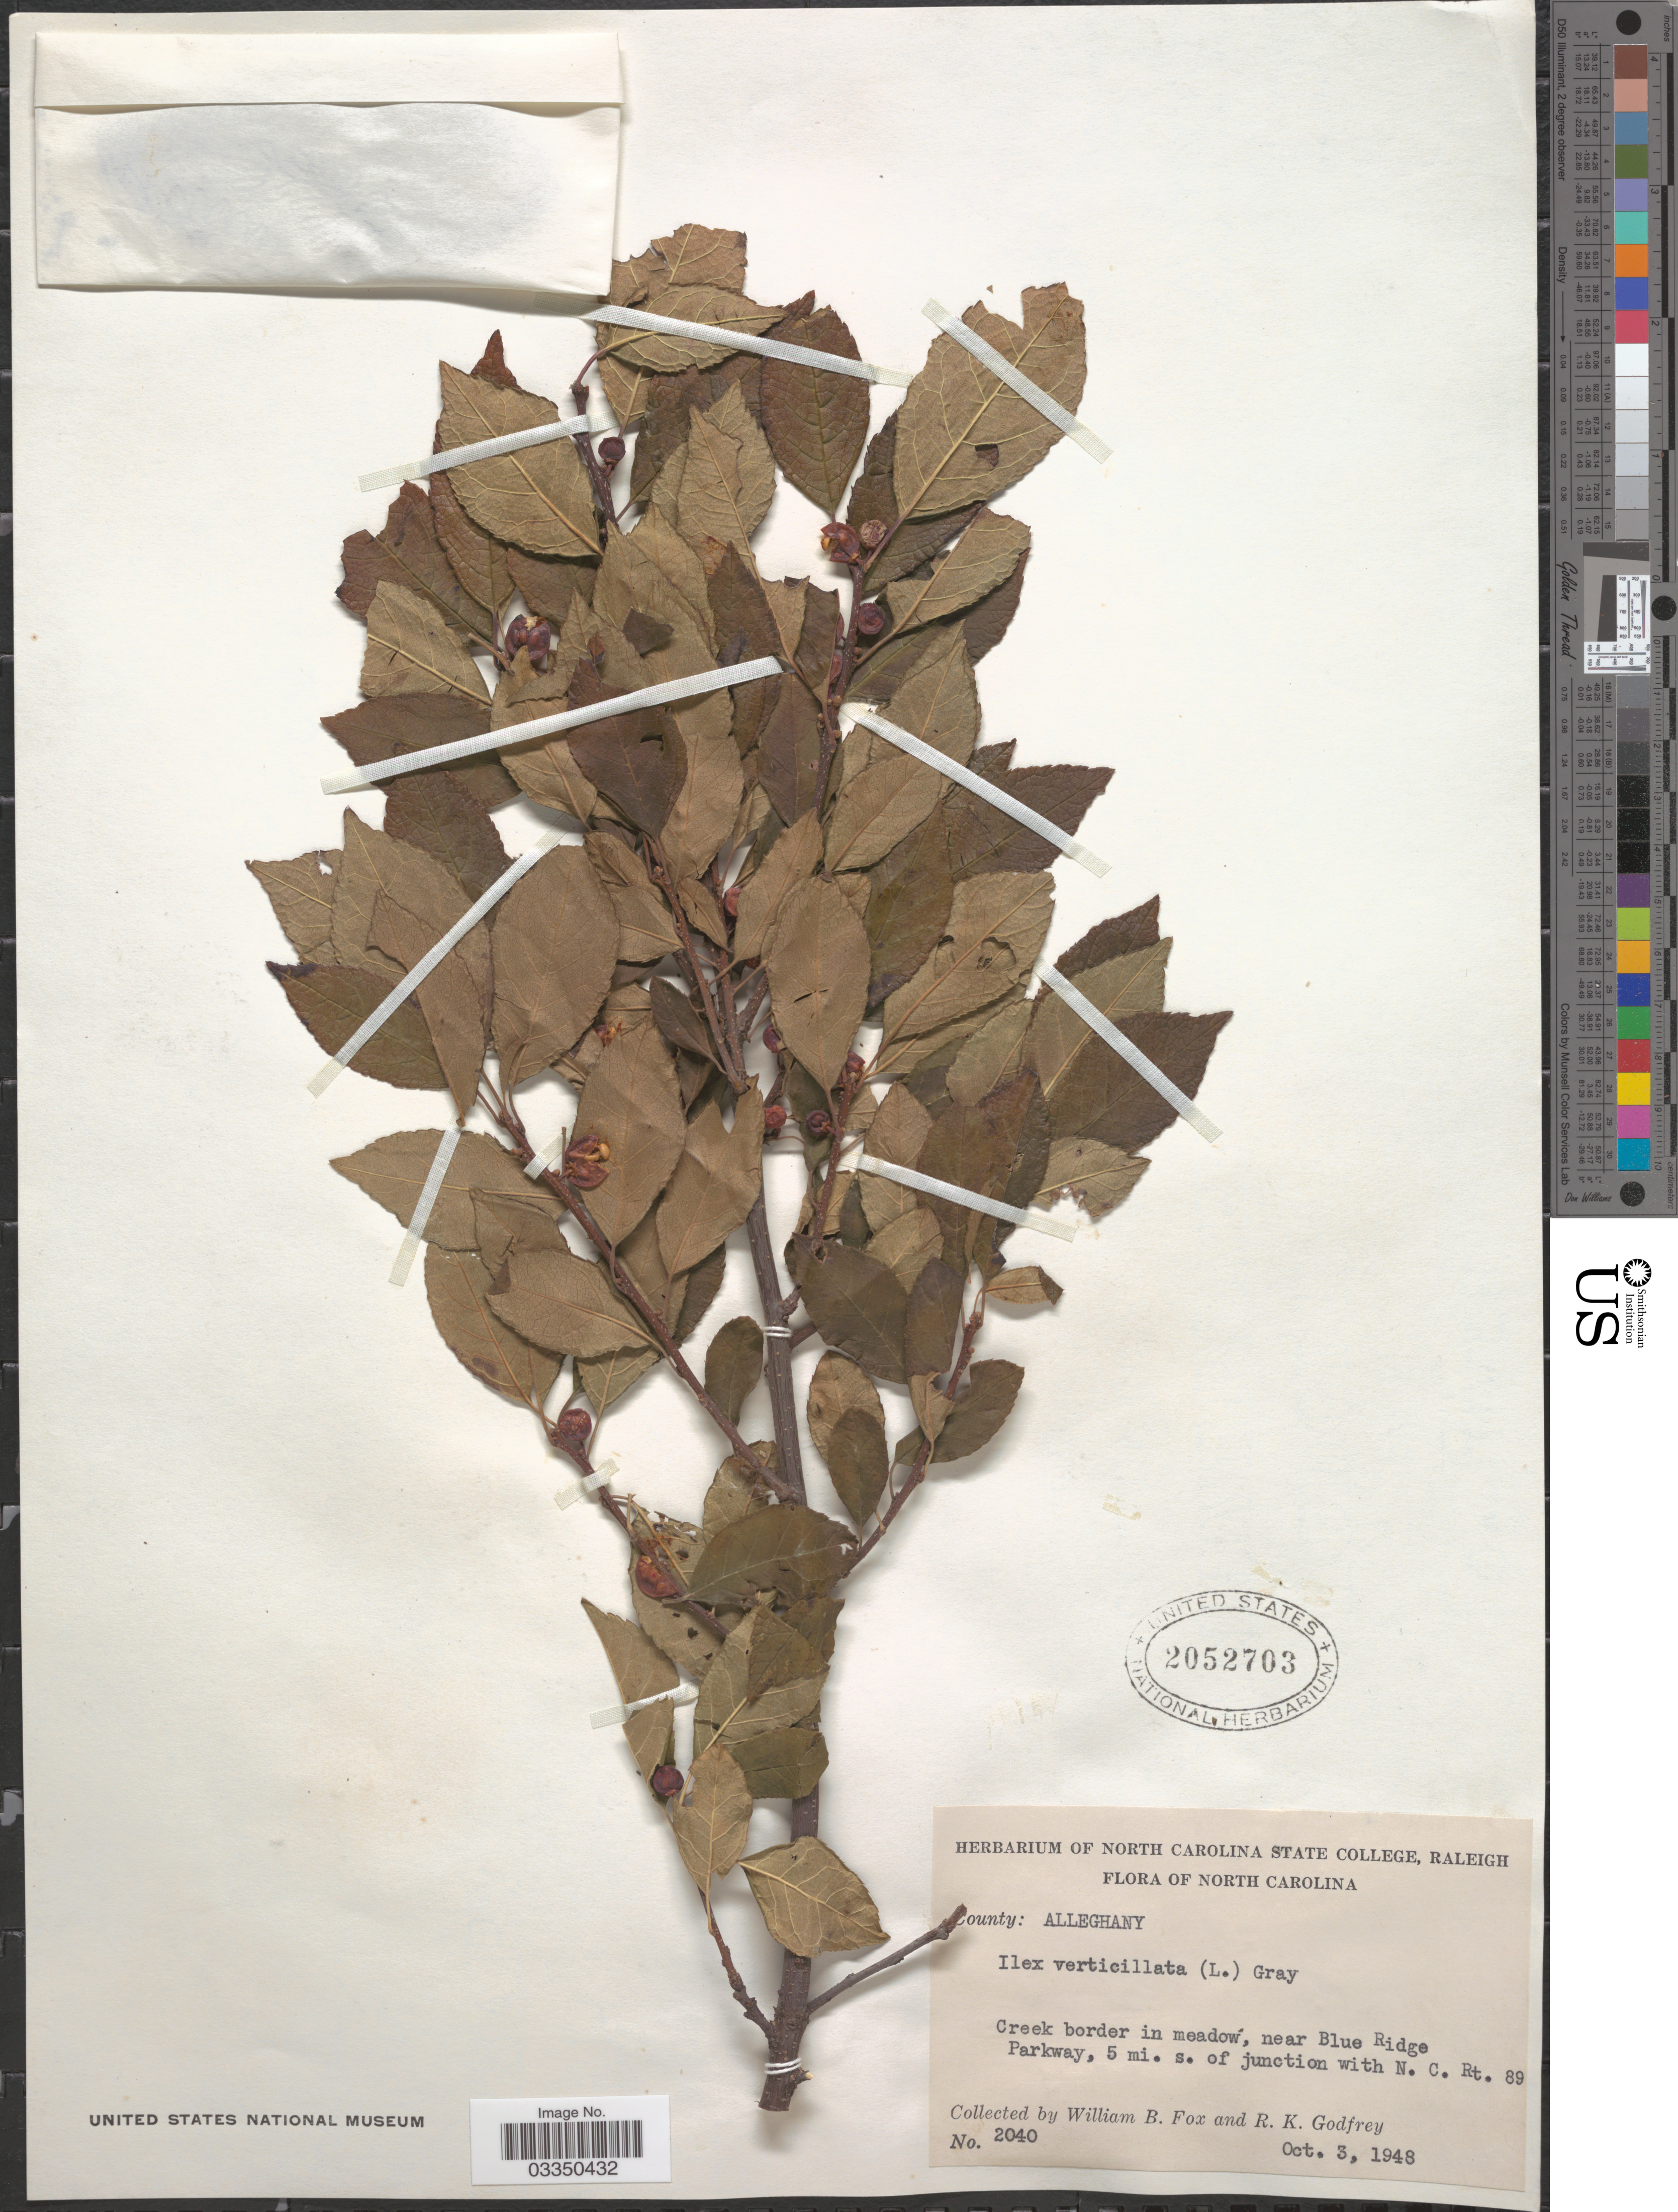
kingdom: Plantae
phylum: Tracheophyta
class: Magnoliopsida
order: Aquifoliales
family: Aquifoliaceae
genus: Ilex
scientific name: Ilex verticillata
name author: (L.) A. Gray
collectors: W. B. Fox & R. K. Godfrey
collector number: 2040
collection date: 1948-10-03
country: United States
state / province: North Carolina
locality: Creek border in meadow, near Blue Ridge Parkway, 5 mi. s. of junction with N. C. Rt. 89.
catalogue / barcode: US 2052703